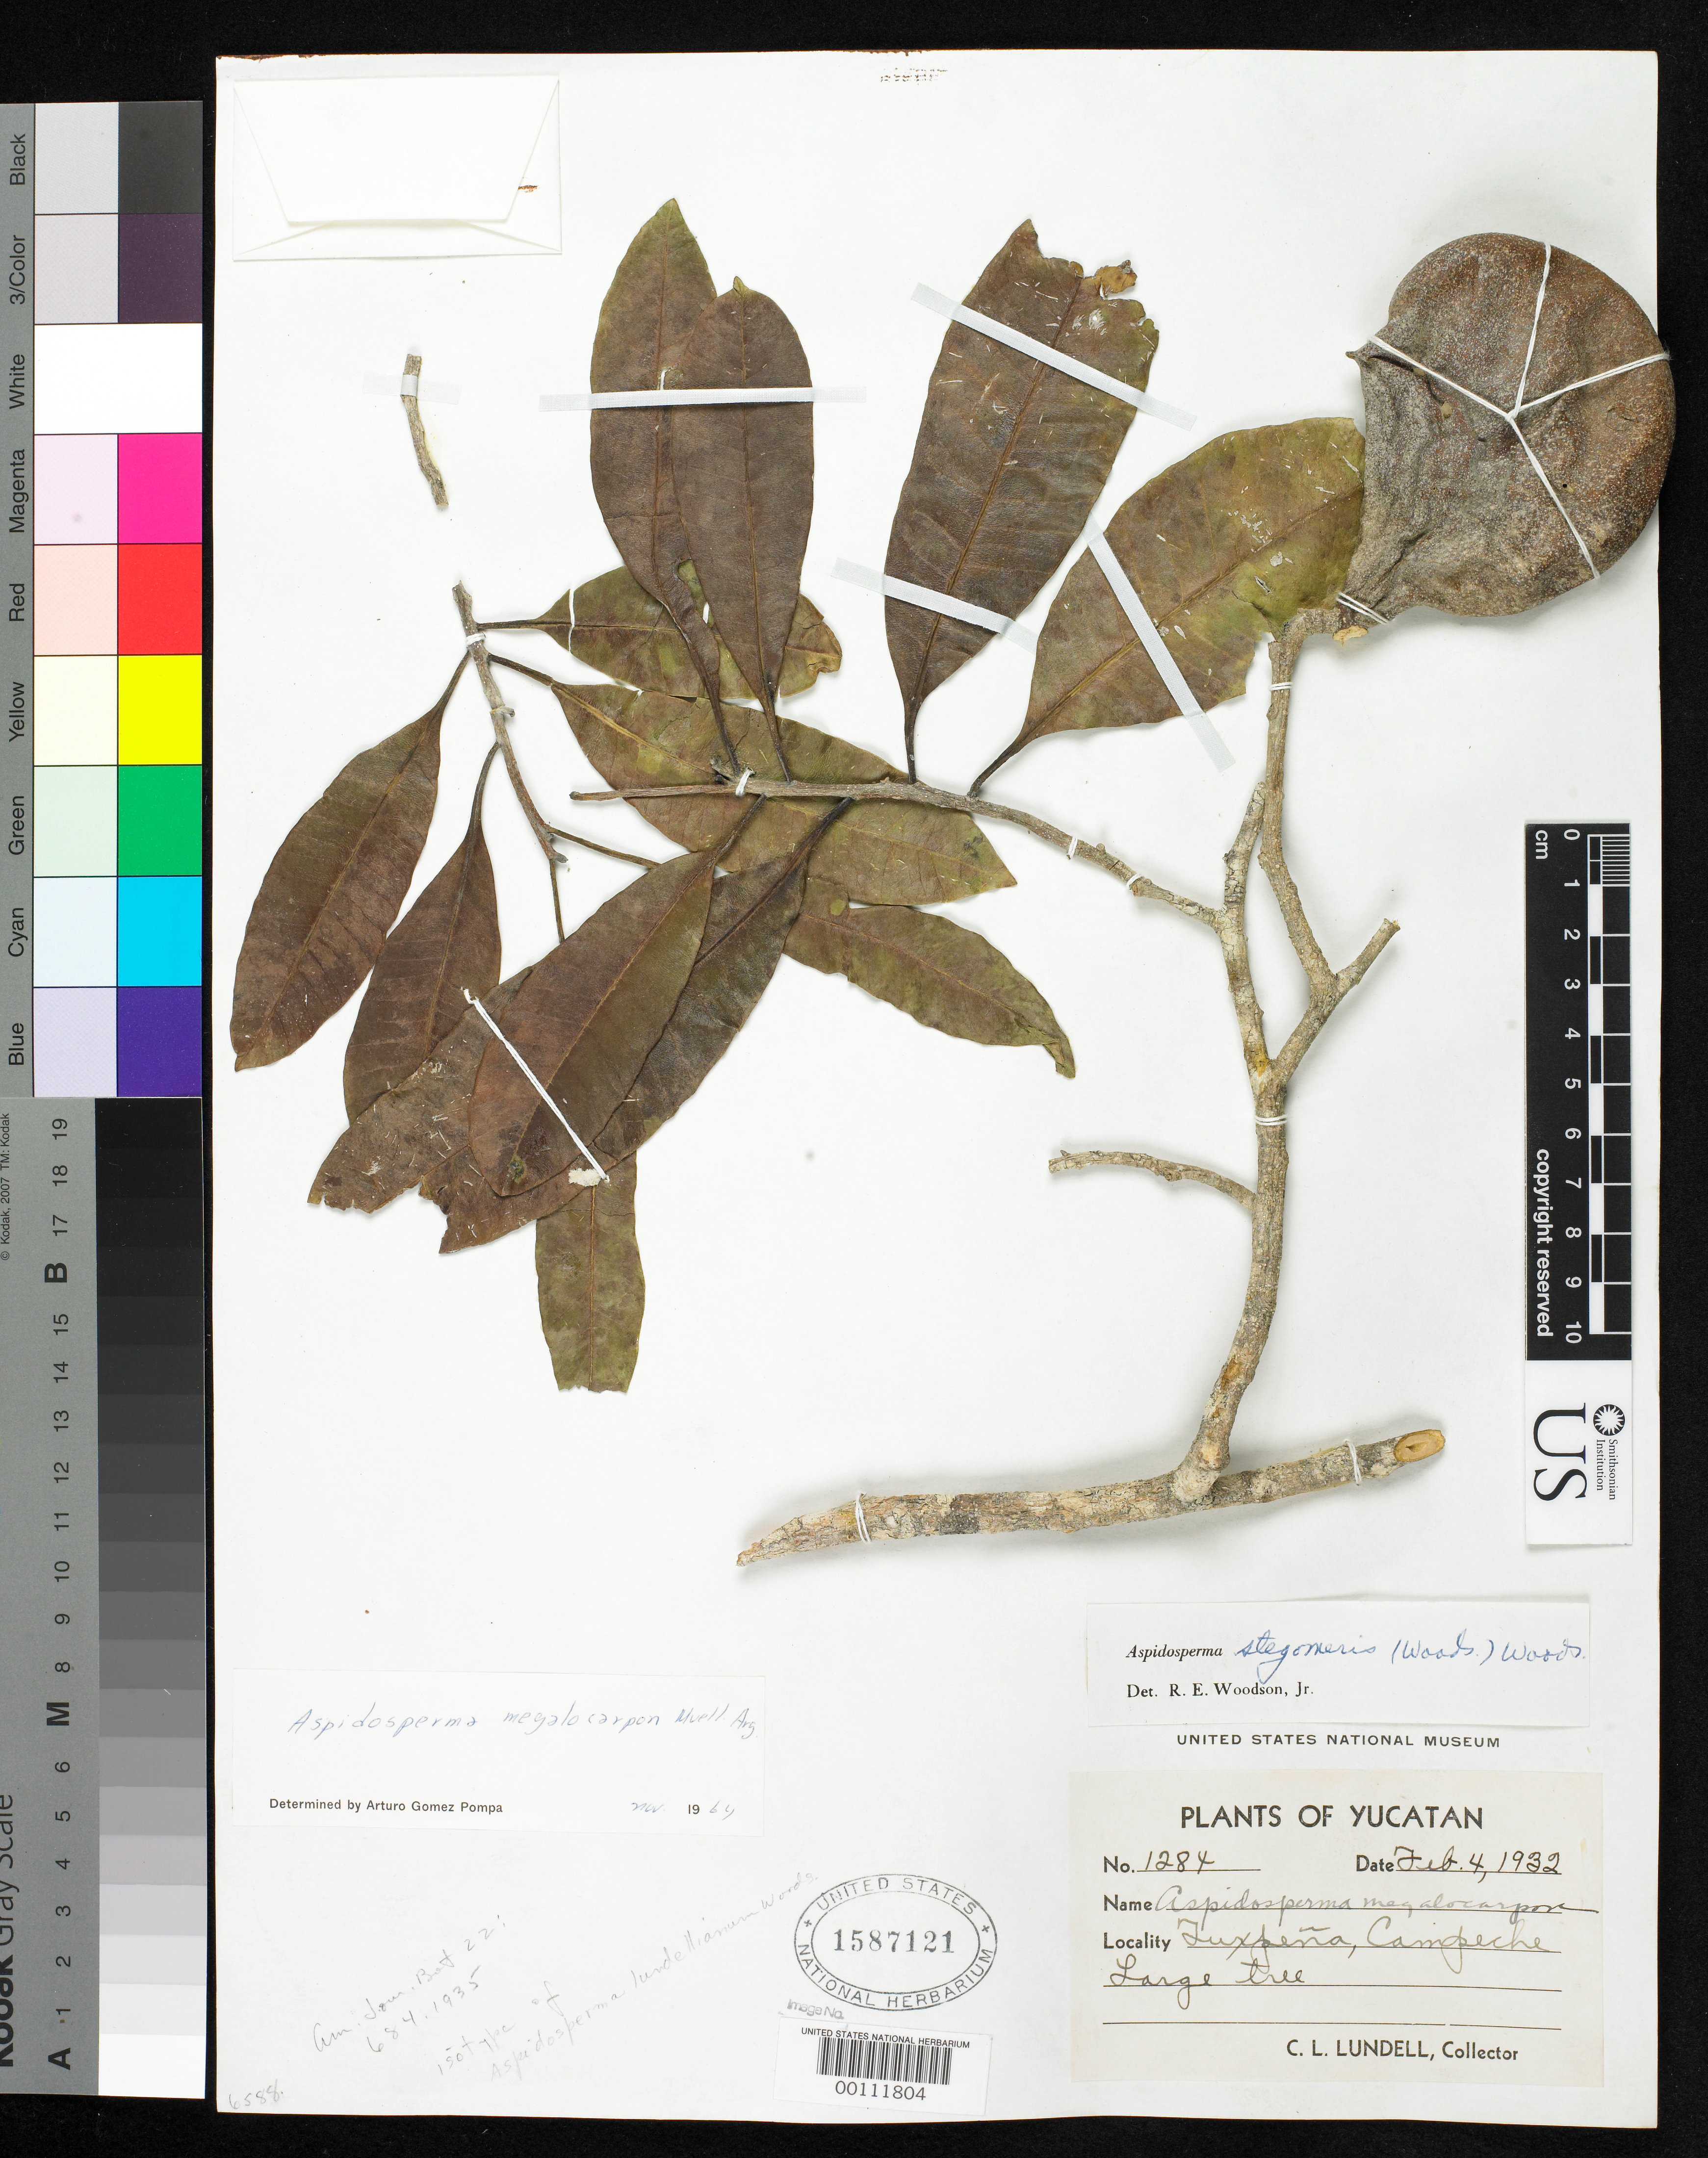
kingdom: Plantae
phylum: Tracheophyta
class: Magnoliopsida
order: Gentianales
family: Apocynaceae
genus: Aspidosperma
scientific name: Aspidosperma lundelliana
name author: Woodson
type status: Isotype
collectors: C. L. Lundell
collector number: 1284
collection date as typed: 04 Feb 1932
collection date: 1932-02-04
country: Mexico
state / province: Campeche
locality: Yucatan (Peninsula), Tuxpena.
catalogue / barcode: US 1587121